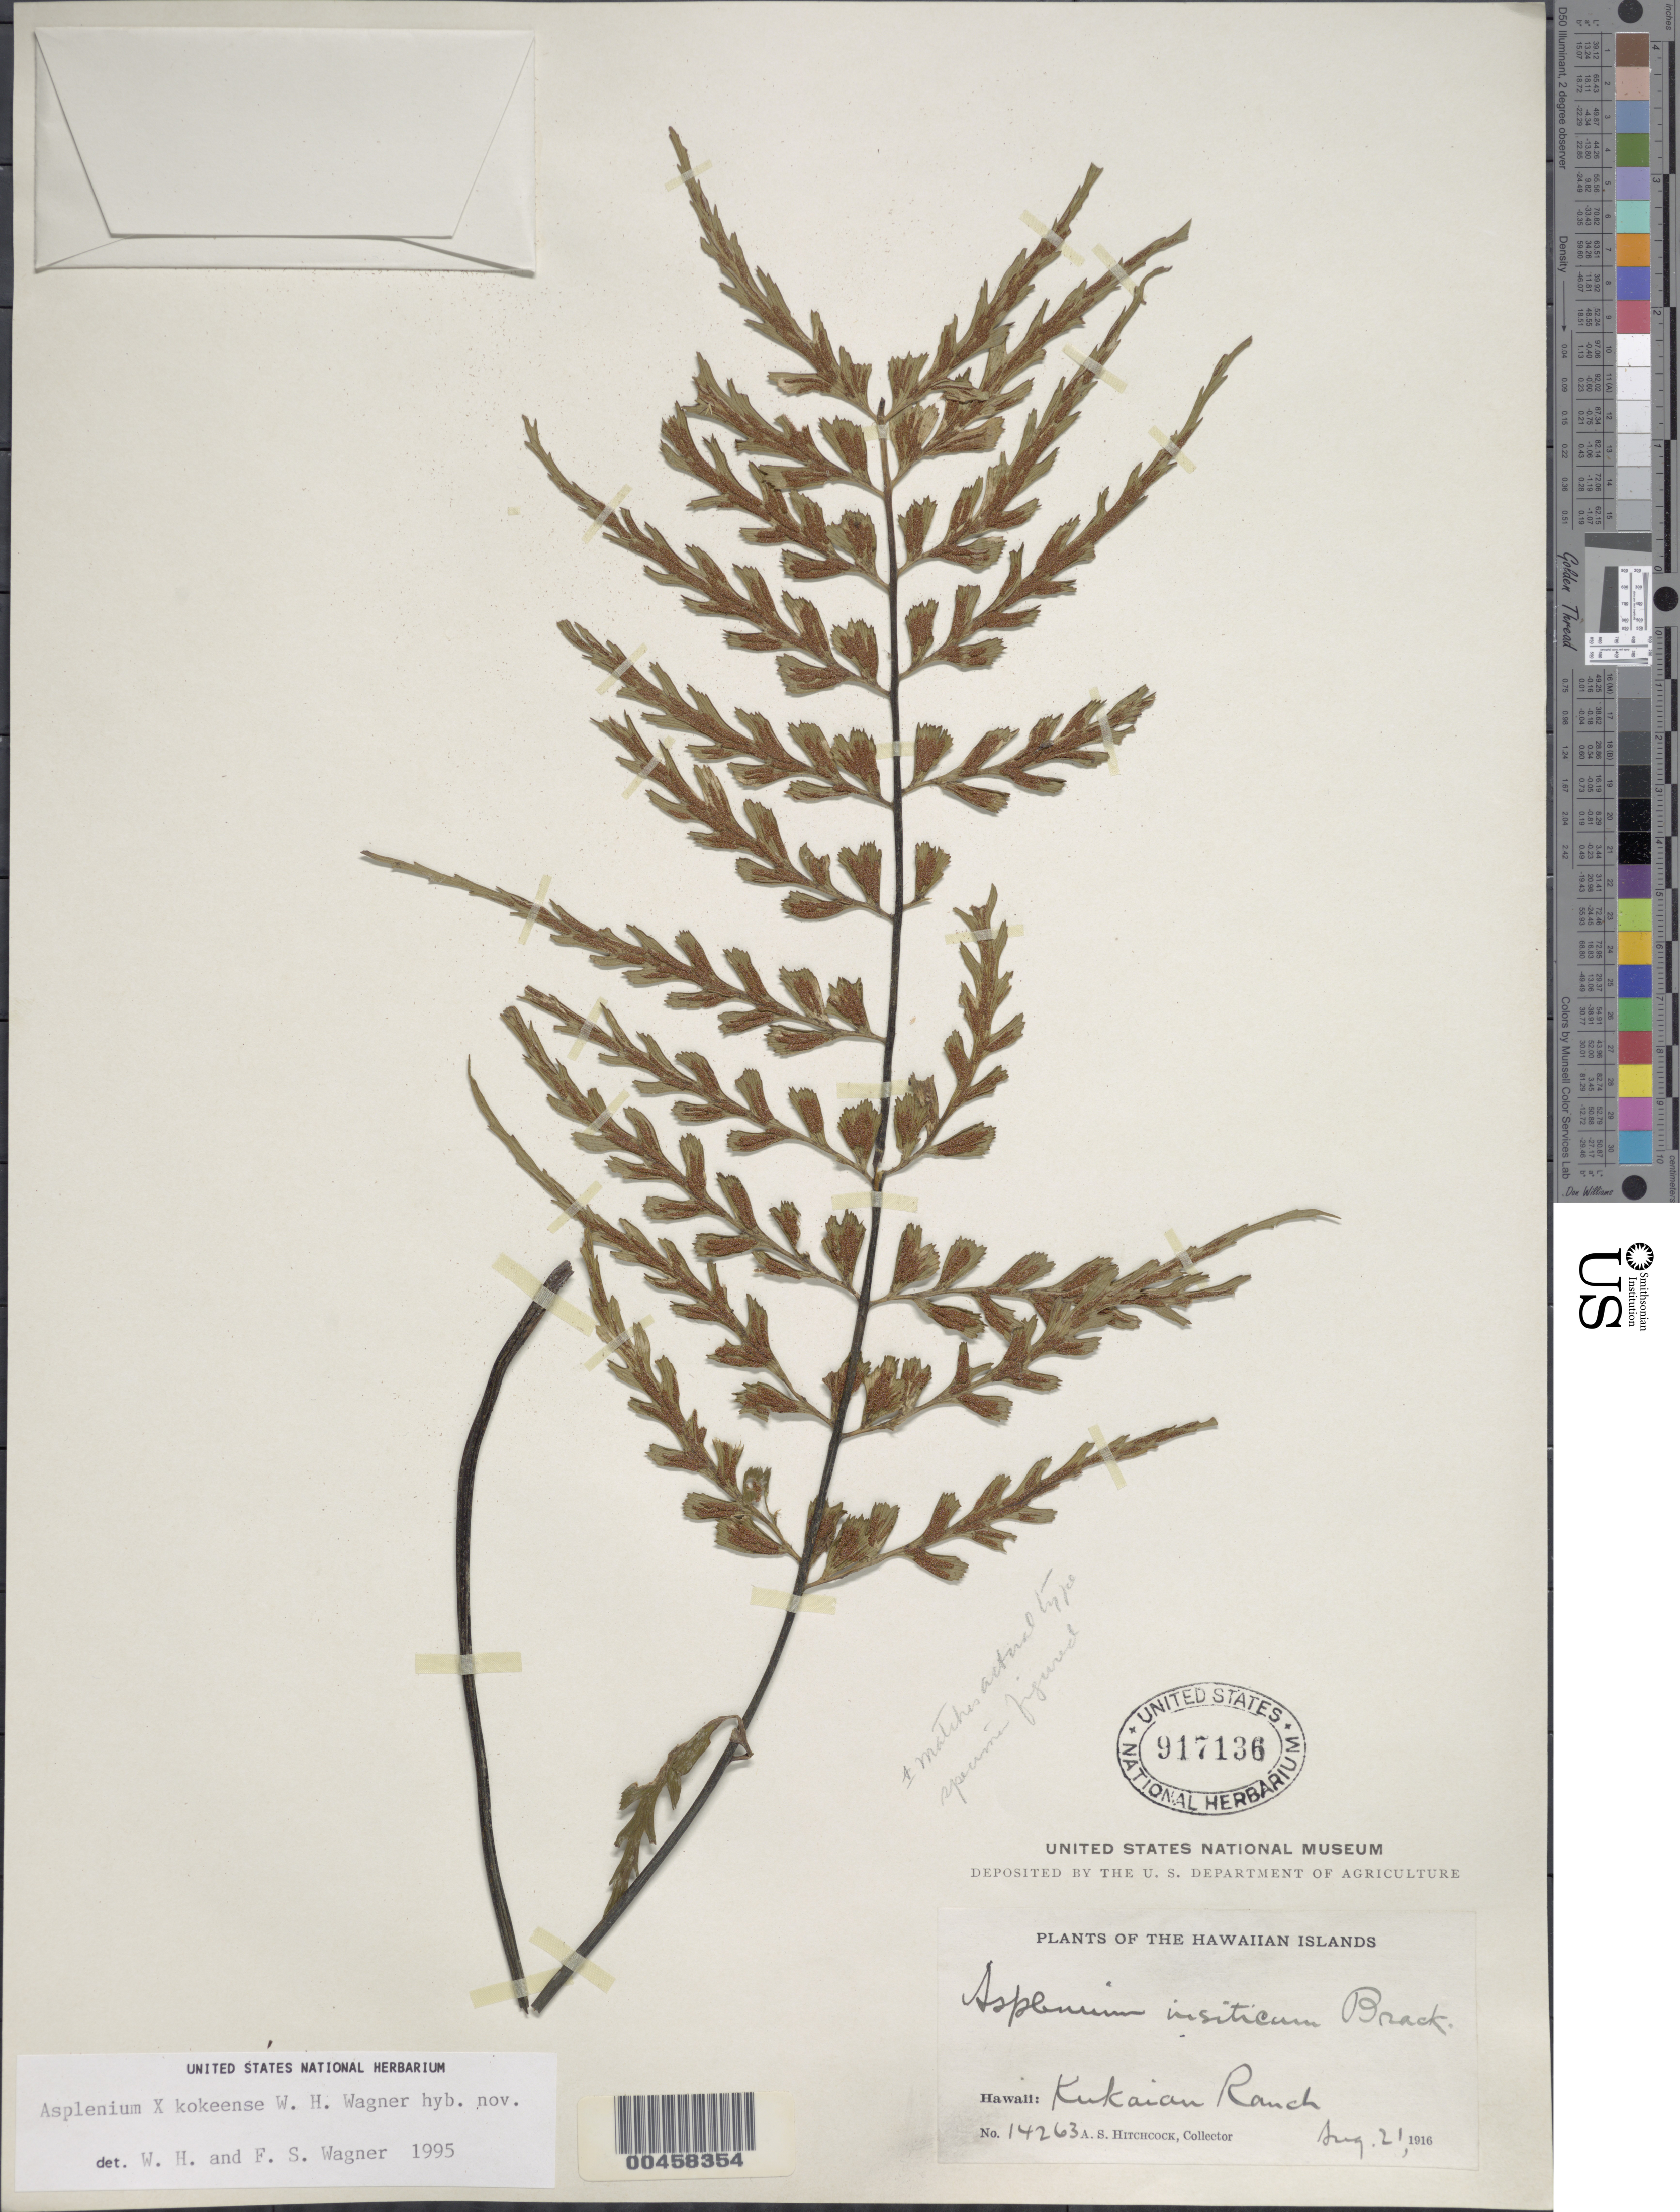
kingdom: Plantae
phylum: Tracheophyta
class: Polypodiopsida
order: Polypodiales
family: Aspleniaceae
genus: Asplenium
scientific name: Asplenium x kokeense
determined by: Wagner, W. L.; Wagner, F. S.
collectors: A. S. Hitchcock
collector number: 14263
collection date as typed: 21 Aug 1916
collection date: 1916-08-21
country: United States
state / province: Hawaii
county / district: Hawaii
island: Hawaii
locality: Kukaiau Ranch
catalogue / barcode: US 917136